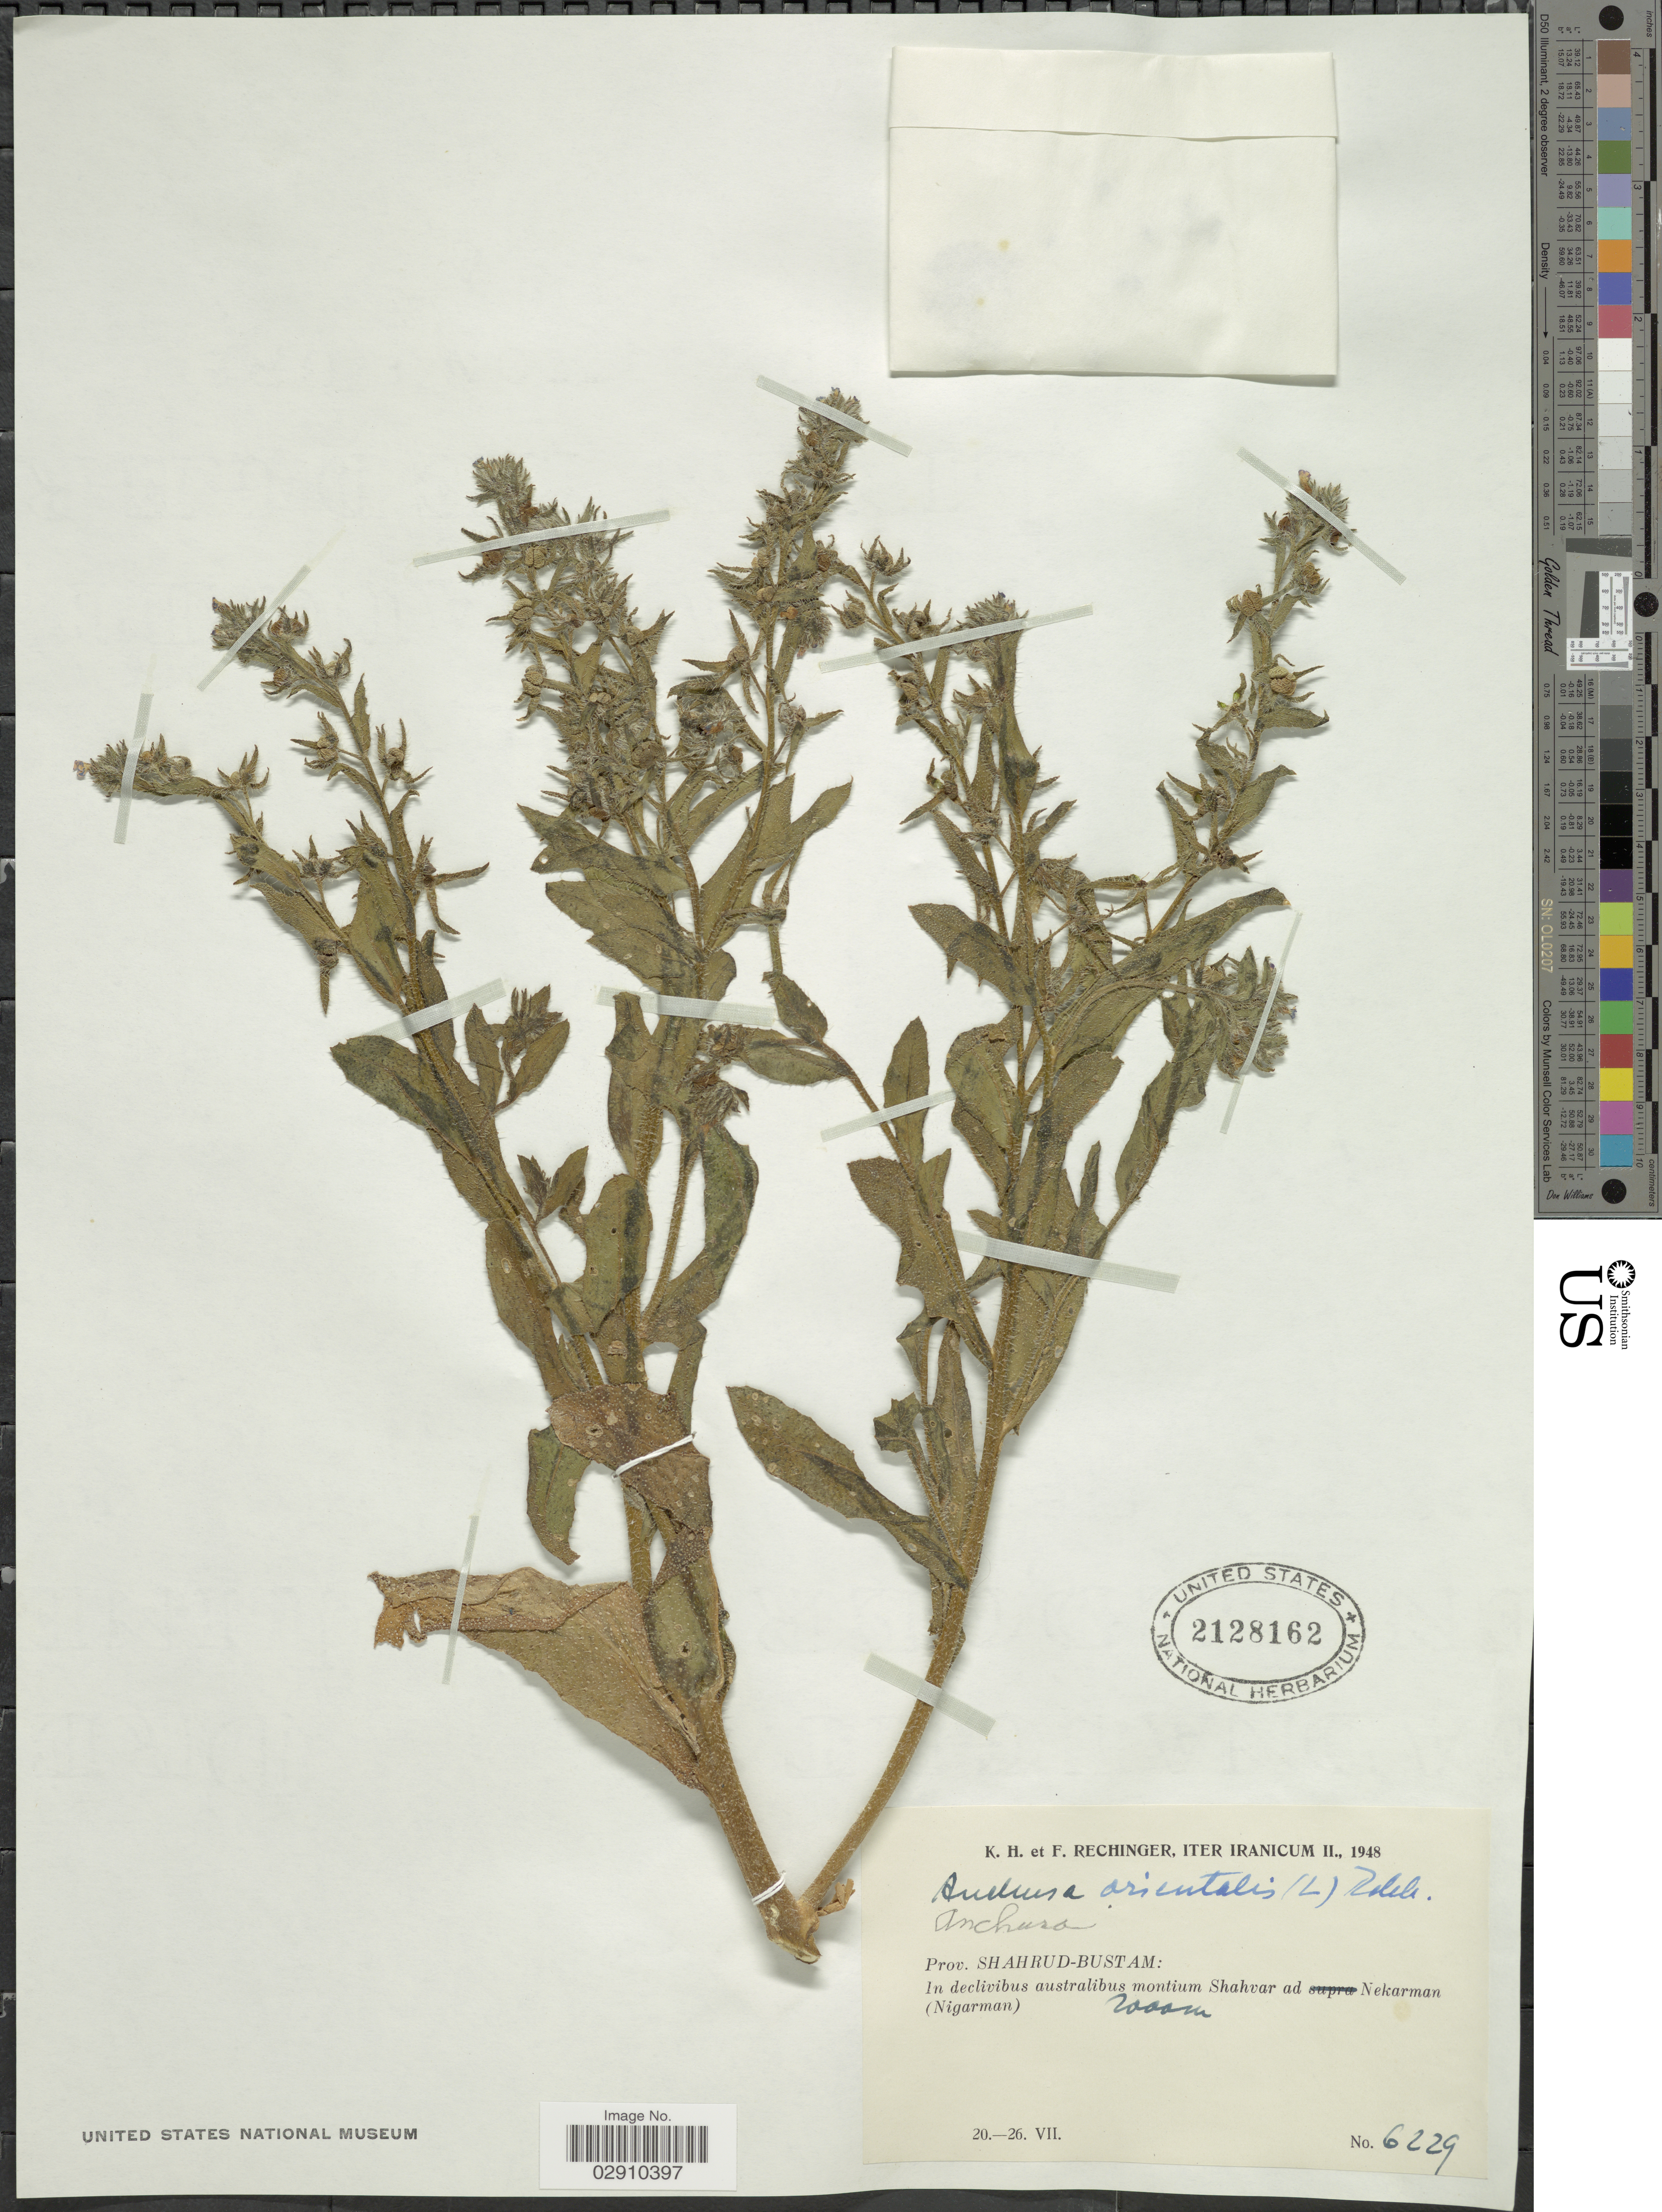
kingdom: Plantae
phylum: Tracheophyta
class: Magnoliopsida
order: Boraginales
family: Boraginaceae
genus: Anchusa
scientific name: Anchusa orientalis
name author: L.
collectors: K. H. Rechinger & F. Rechinger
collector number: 6229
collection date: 1948-07-20/1948-07-26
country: Iran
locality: Prov. Shahrud-Bustam: In declivibus australibus montium Shahvar ad Nekarman (Nigarman).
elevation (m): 2000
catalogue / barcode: US 2128162